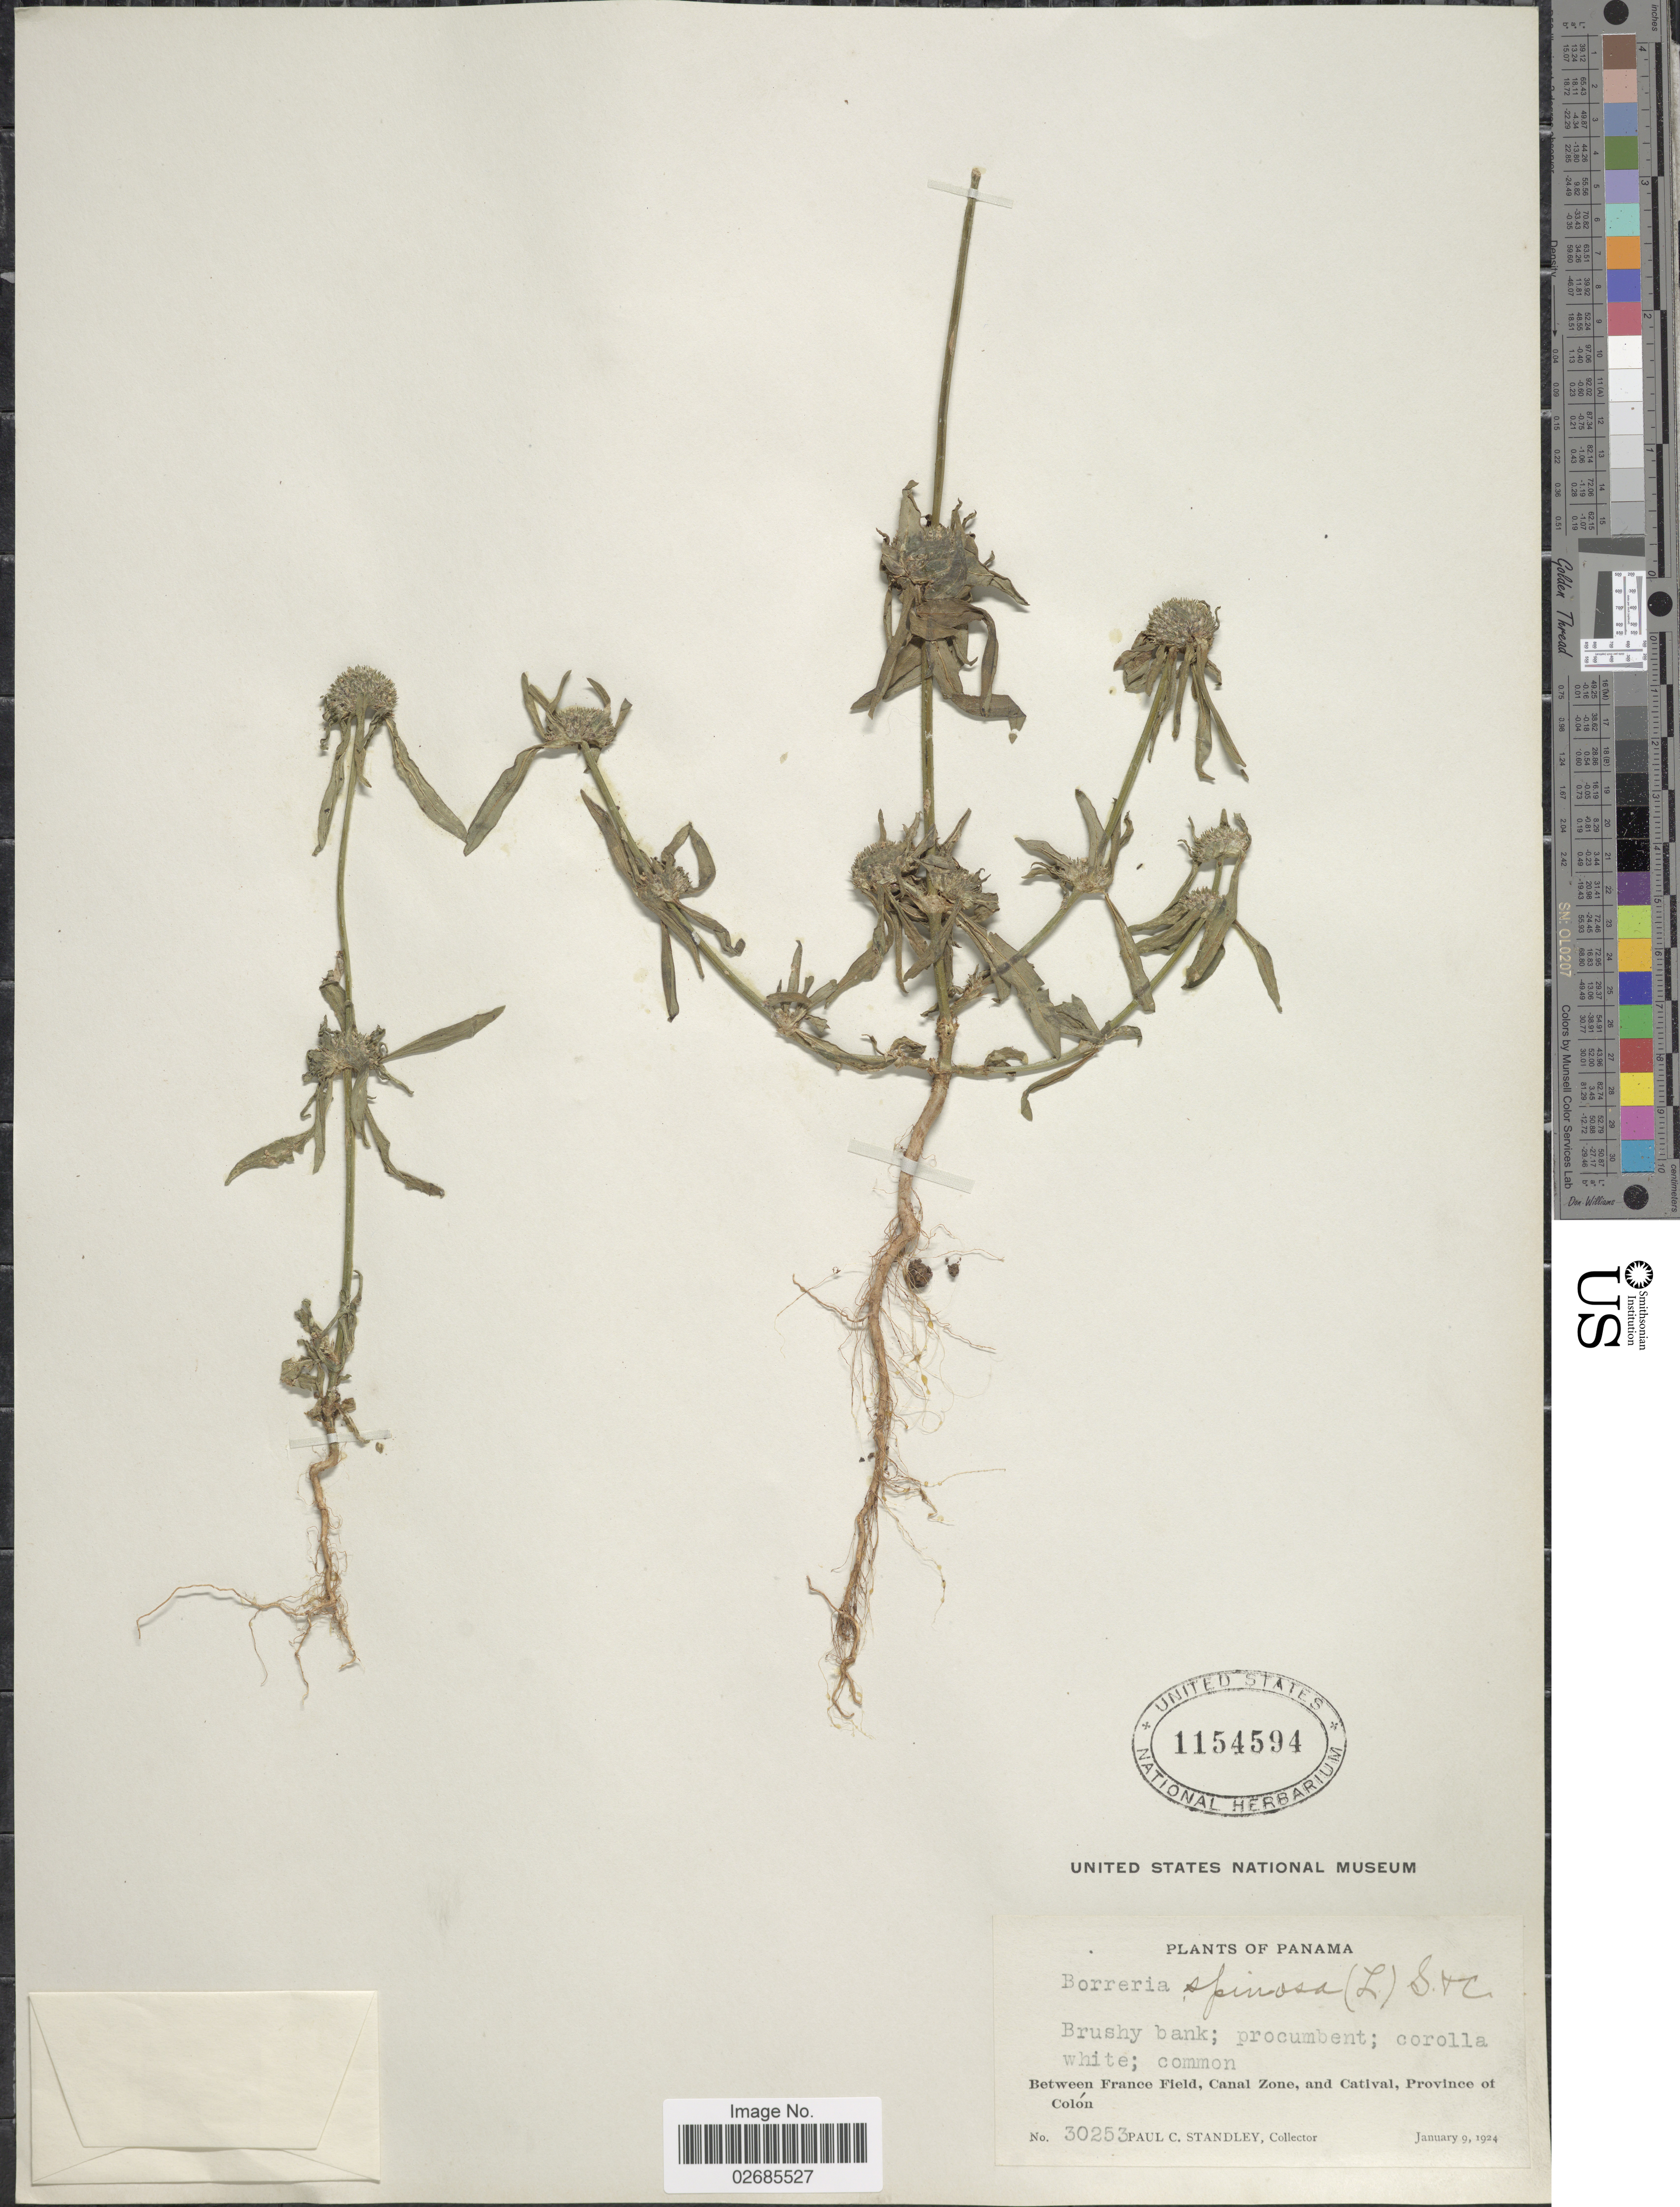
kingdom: Plantae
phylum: Tracheophyta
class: Magnoliopsida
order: Gentianales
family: Rubiaceae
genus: Borreria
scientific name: Borreria densiflora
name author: DC.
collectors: P. C. Standley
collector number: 30253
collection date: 1924-01-09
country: Panama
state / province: Colón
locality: Brushy bank; Between France Field, Canal Zone, and Catival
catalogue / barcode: US 1154594